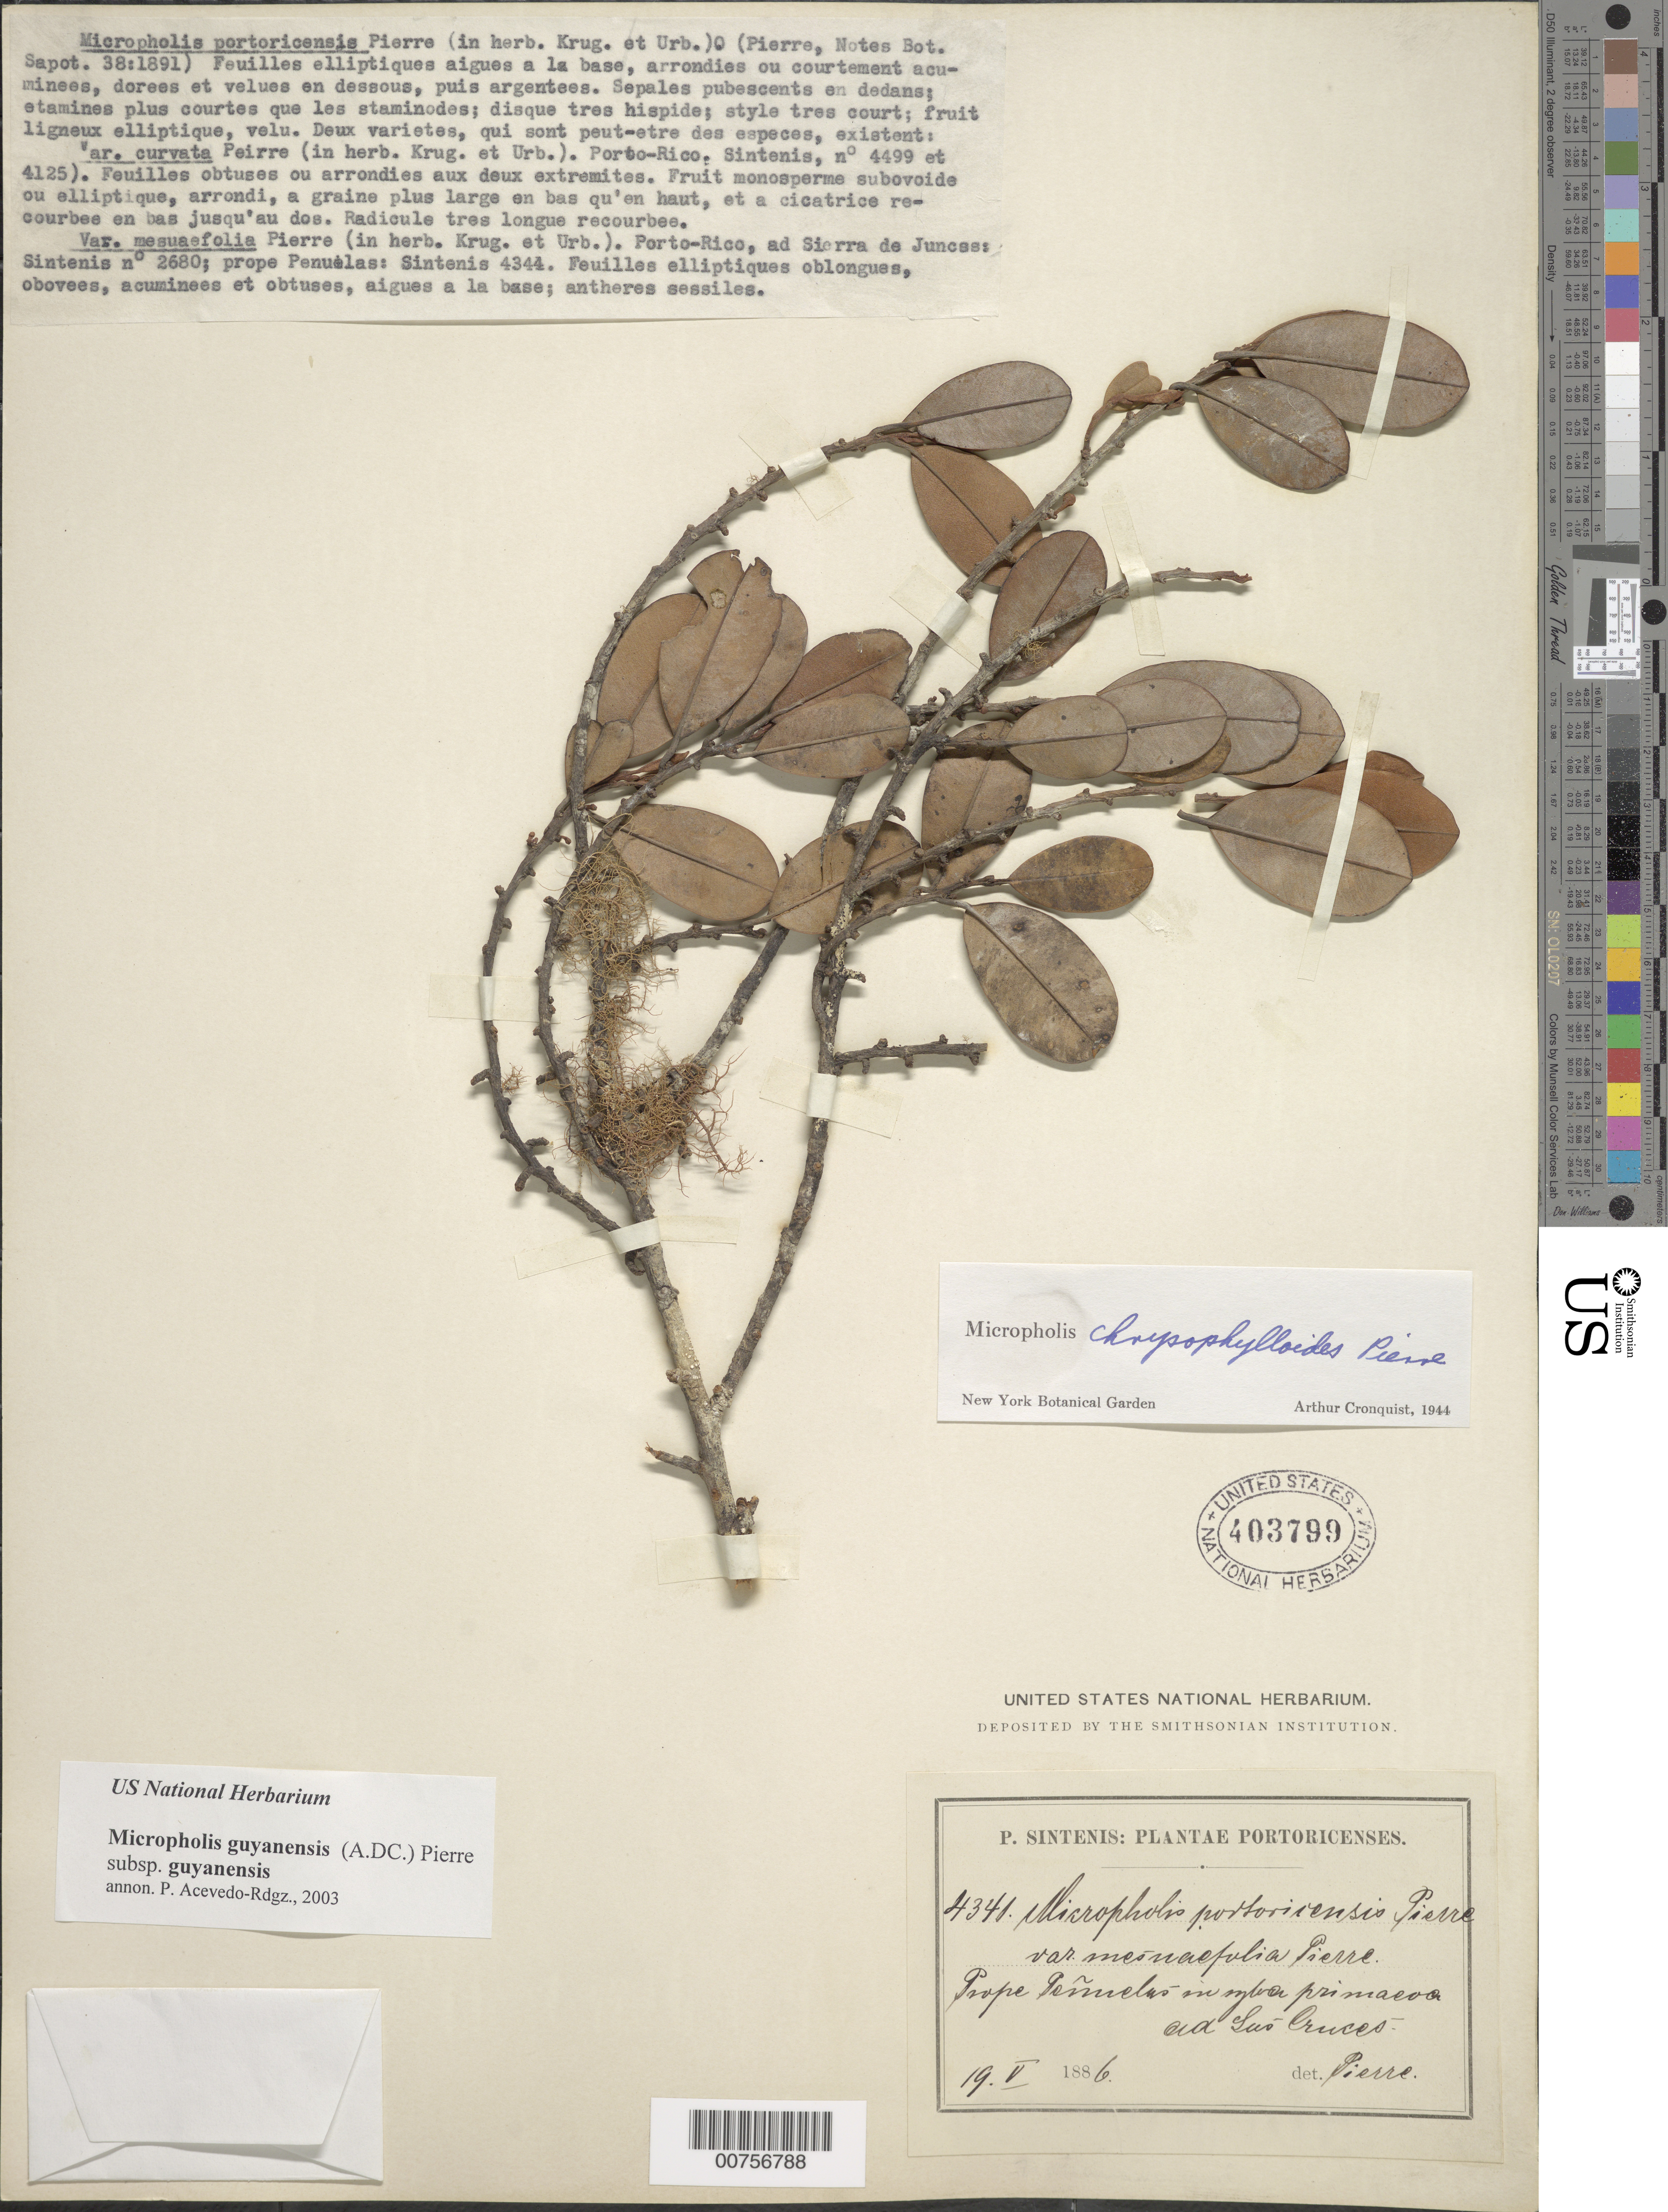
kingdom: Plantae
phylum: Tracheophyta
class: Magnoliopsida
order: Ericales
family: Sapotaceae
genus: Micropholis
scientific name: Micropholis guyanensis subsp. guyanensis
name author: (A. DC.) Pierre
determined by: Acevedo-Rodríguez, P., (BOT), Smithsonian Institution - National Museum of Natural History (UNITED STATES)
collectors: P. Sintenis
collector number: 4341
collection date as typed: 19 May 1886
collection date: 1886-05-19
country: Puerto Rico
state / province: Peñuelas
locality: Prope Peñuelas in sylva primaeva ad Las Cruces.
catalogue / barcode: US 403799